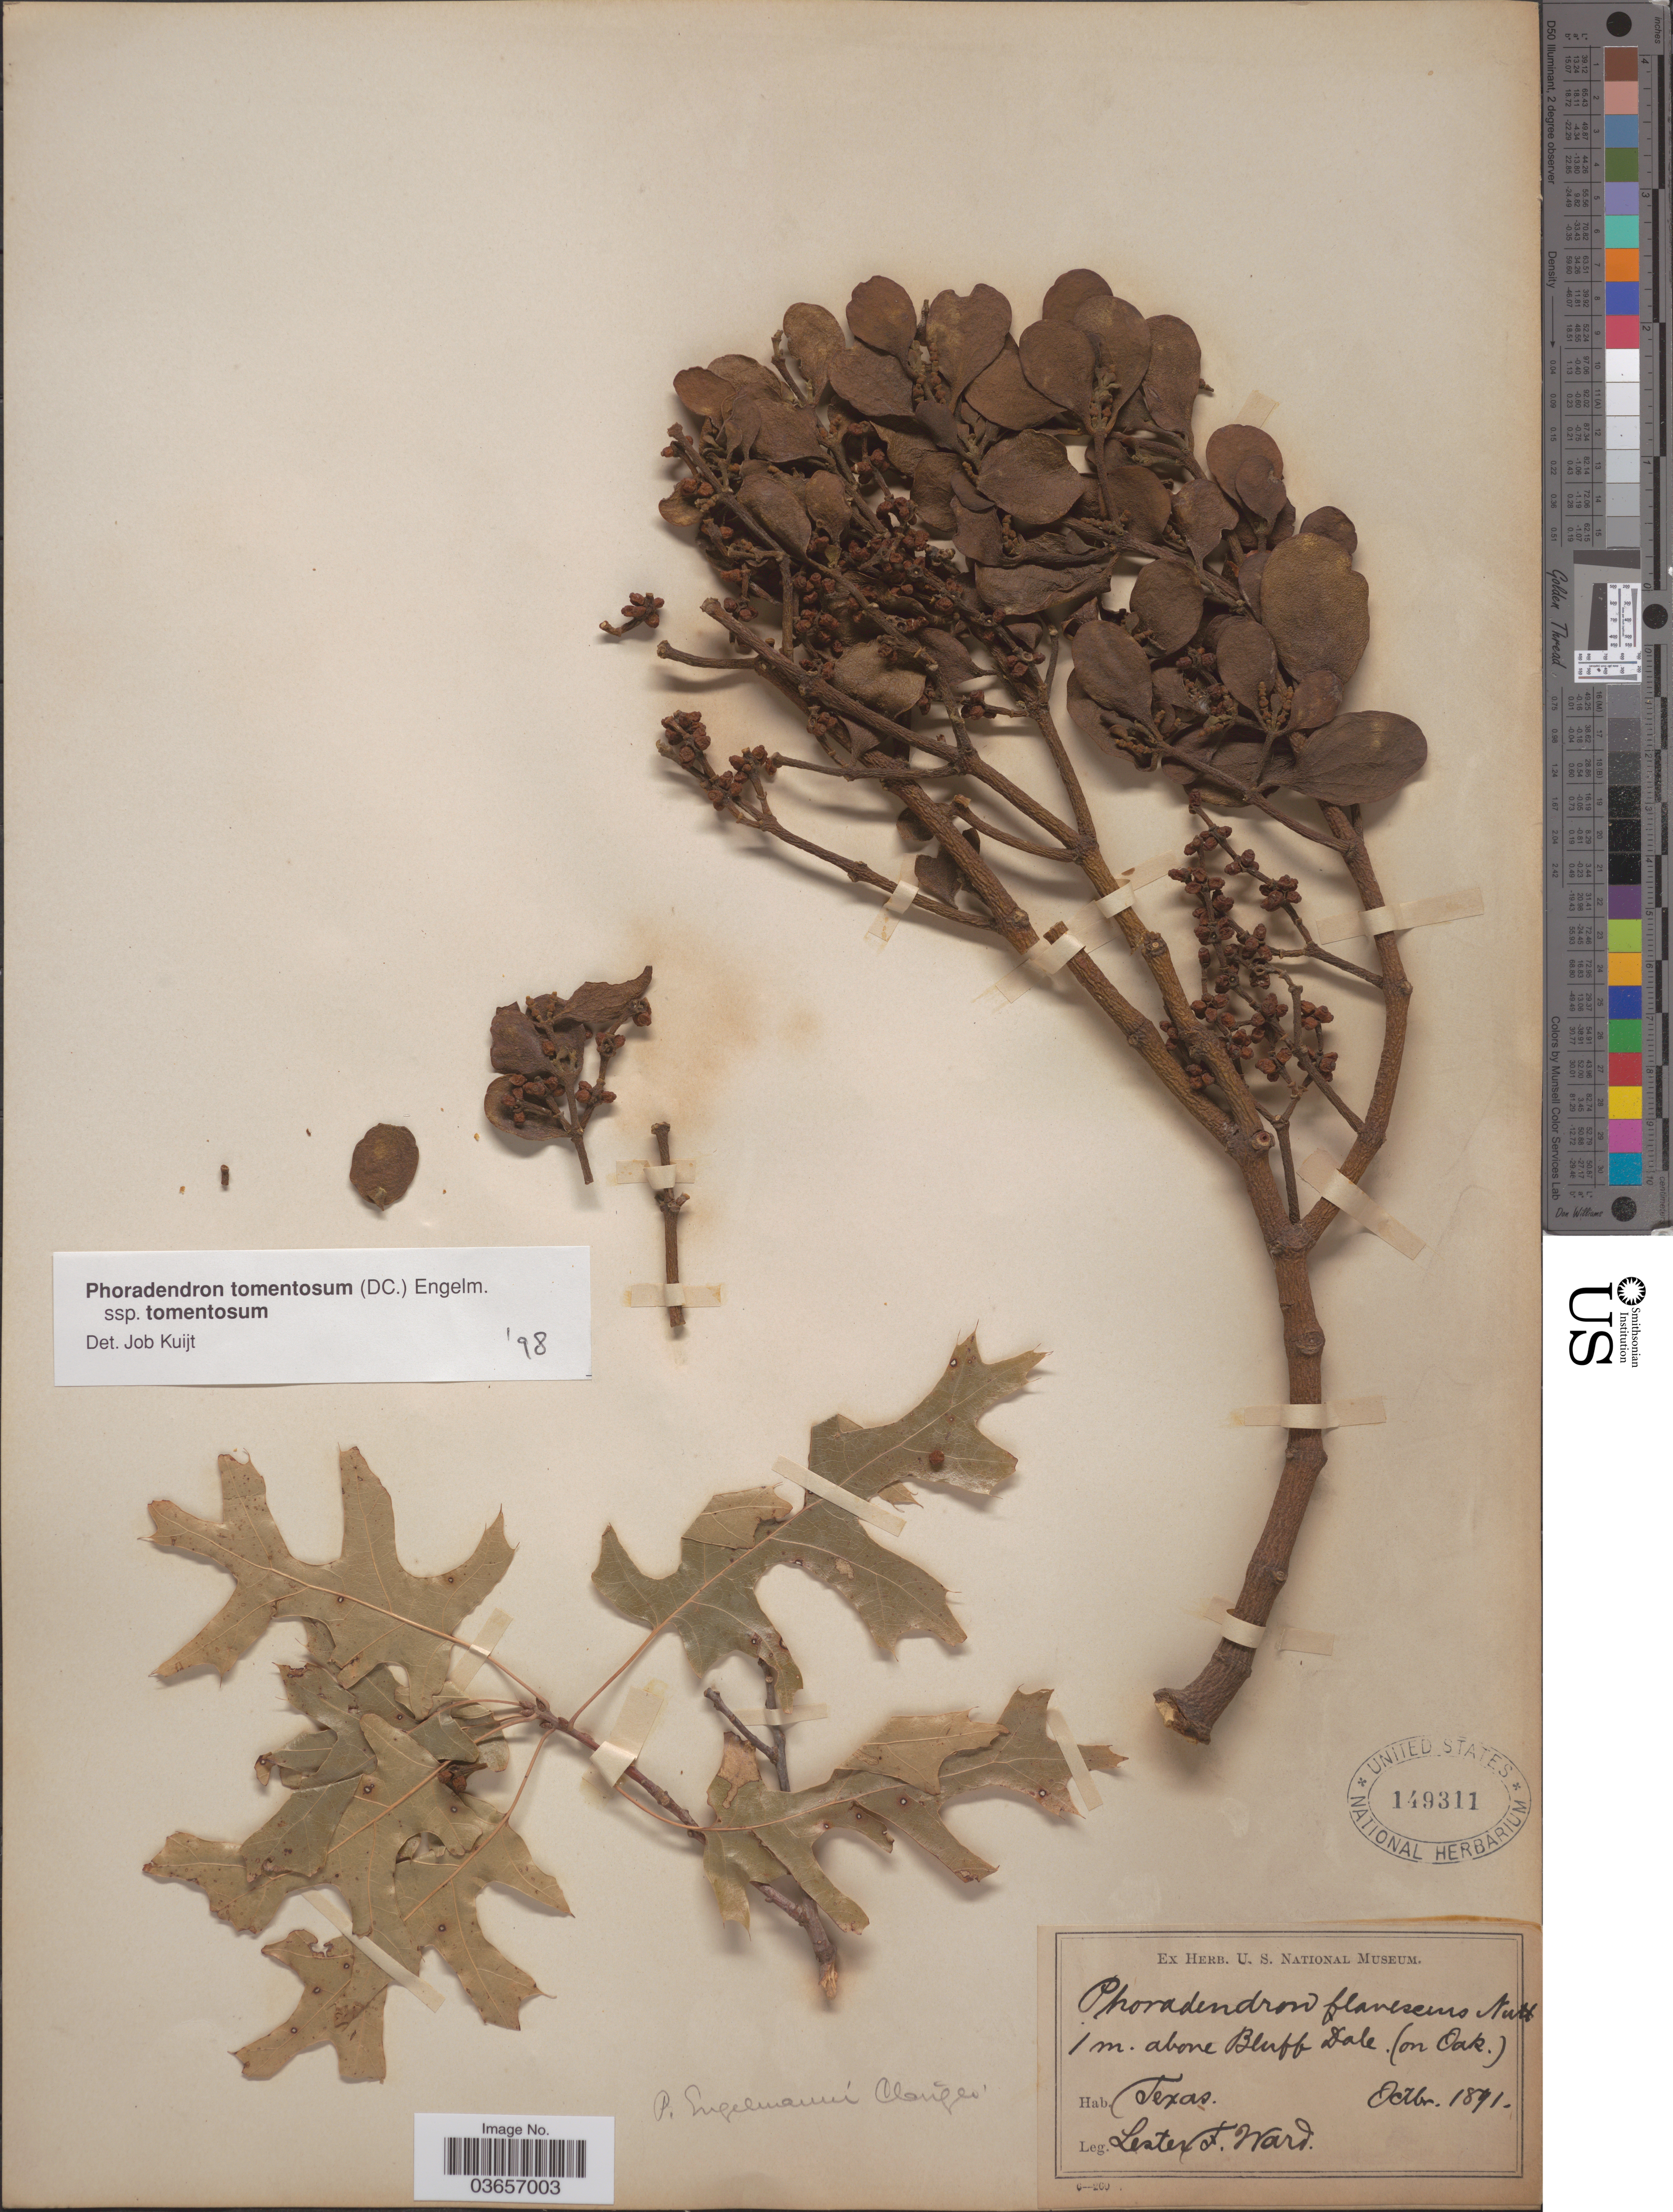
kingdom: Plantae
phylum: Tracheophyta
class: Magnoliopsida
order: Santalales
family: Viscaceae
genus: Phoradendron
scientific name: Phoradendron tomentosum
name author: DC.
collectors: L. F. Ward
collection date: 1891-10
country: United States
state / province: Texas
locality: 1 m. above Bluff Dale (on Oak.).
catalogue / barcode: US 149311